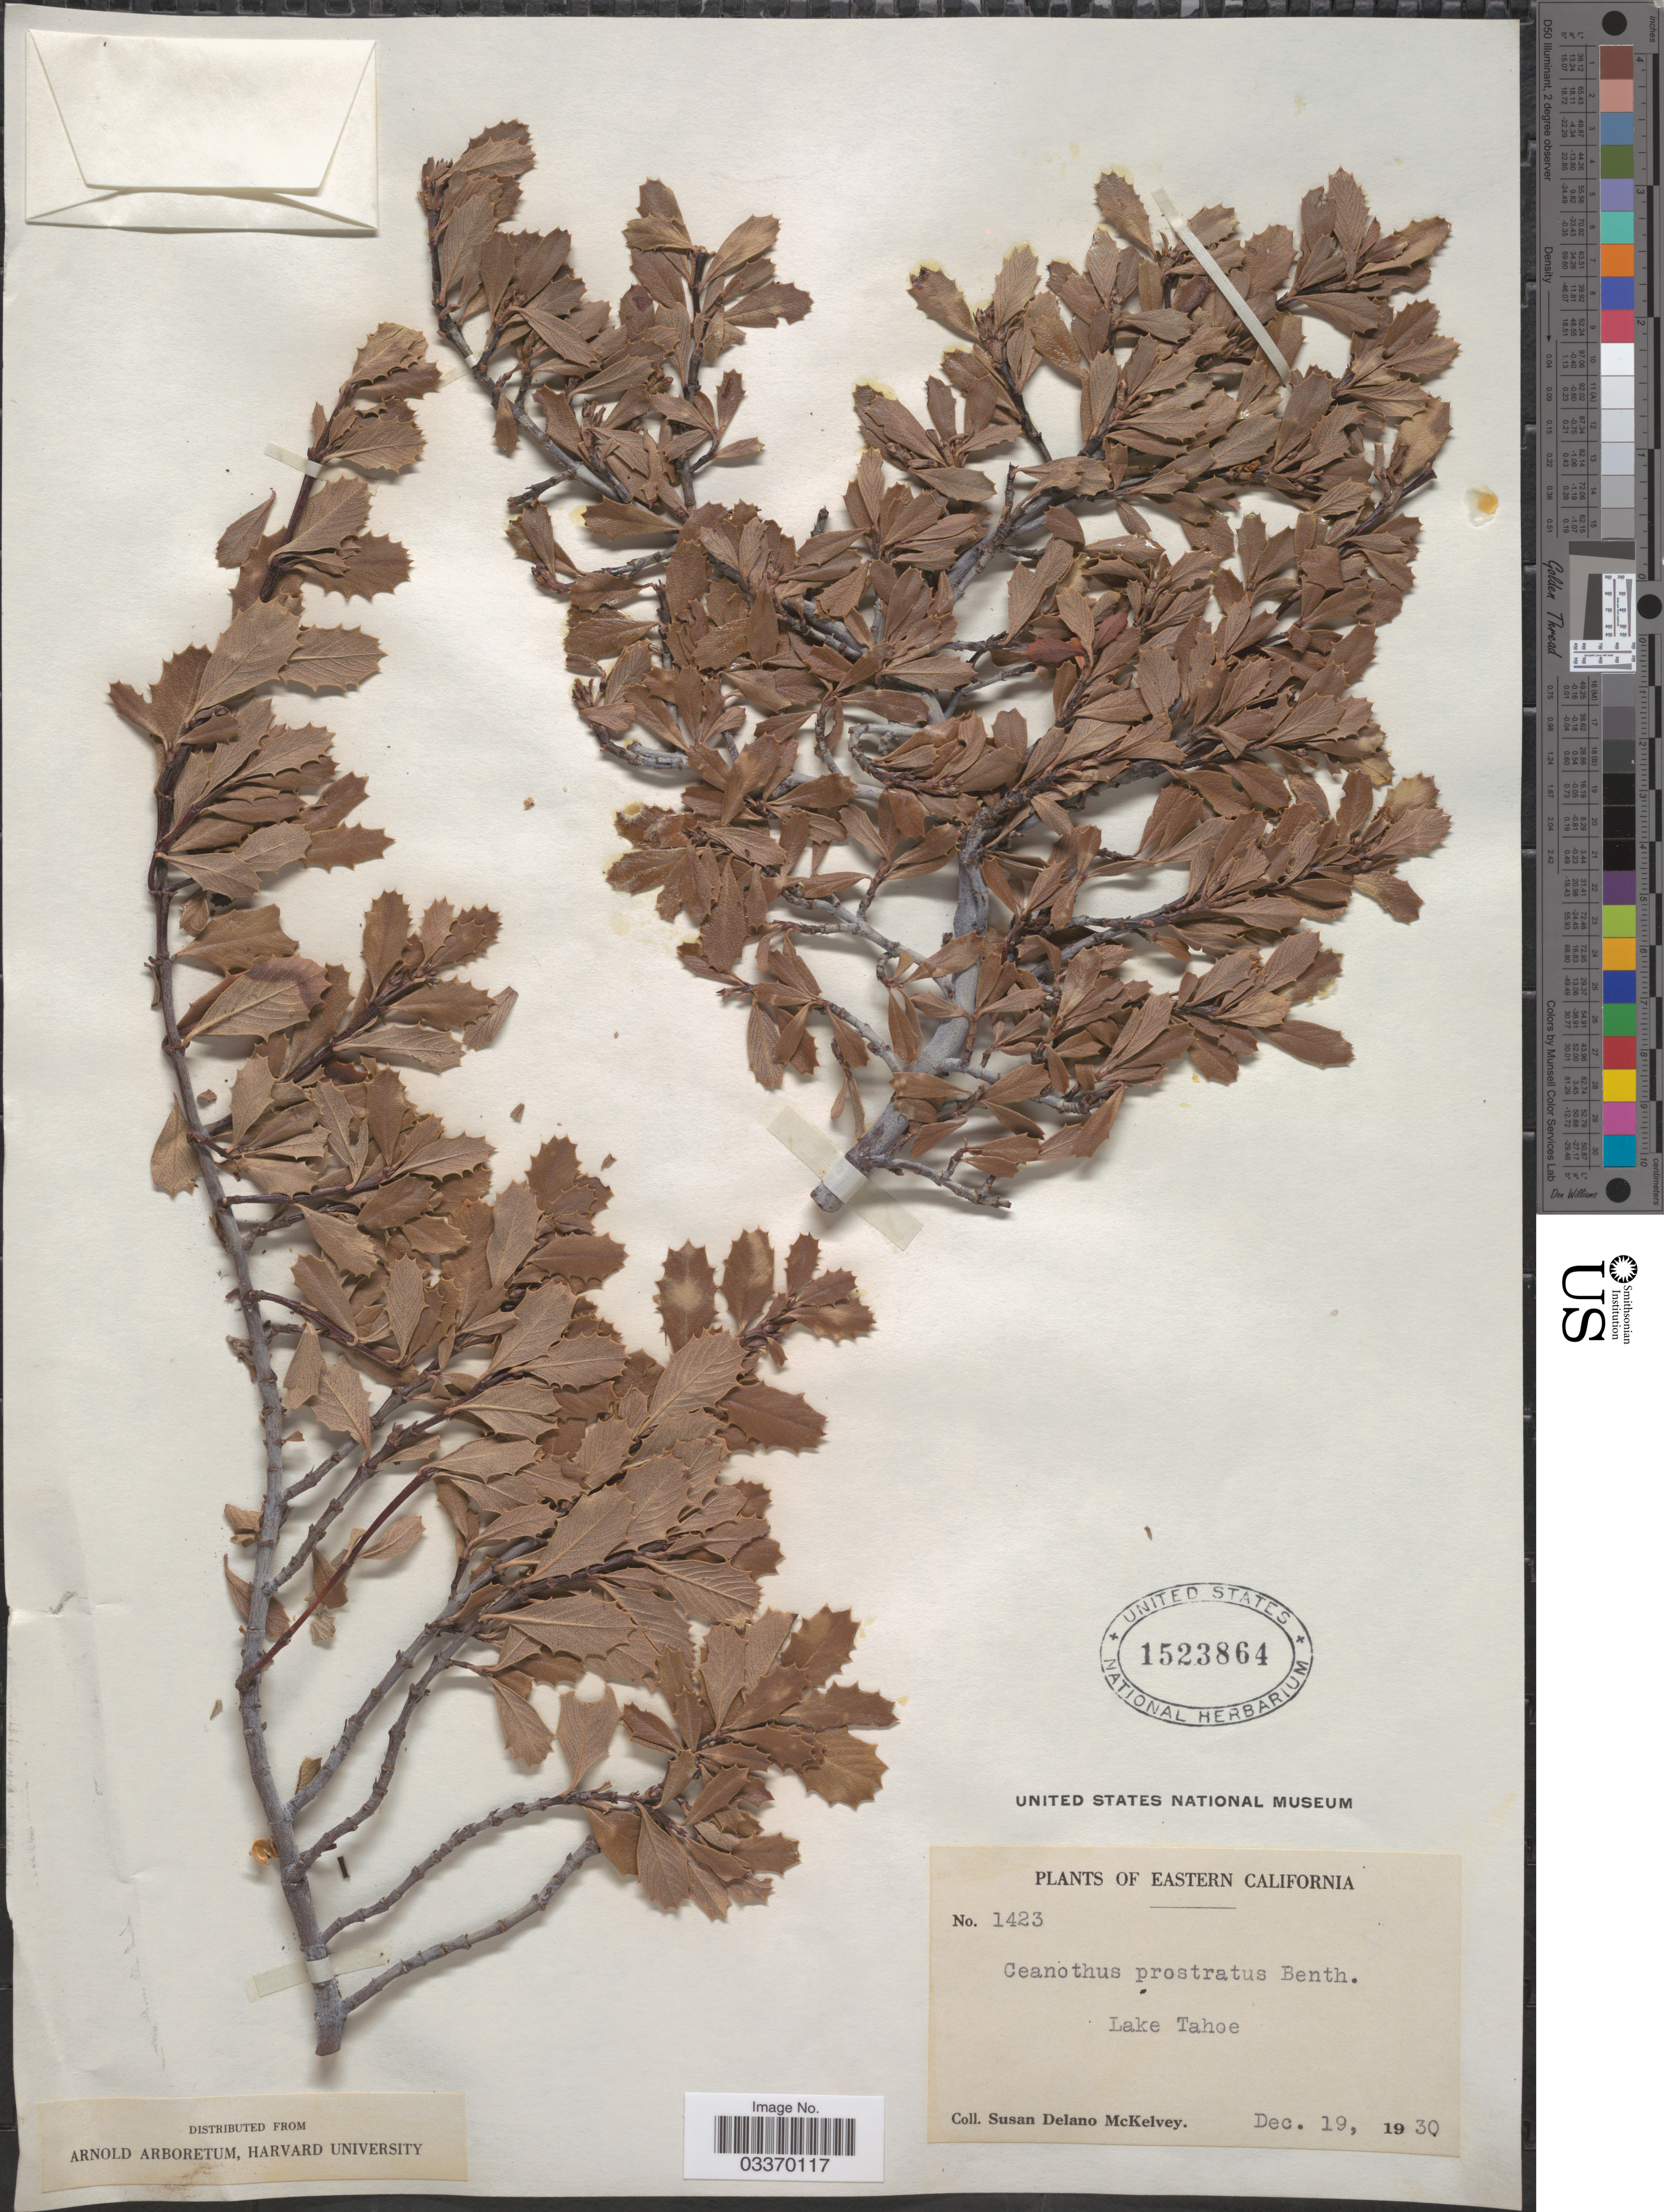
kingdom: Plantae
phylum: Tracheophyta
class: Magnoliopsida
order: Rosales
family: Rhamnaceae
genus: Ceanothus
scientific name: Ceanothus prostratus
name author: Benth.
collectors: S. A. McKelvey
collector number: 1423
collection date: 1930-12-19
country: United States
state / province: California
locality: Eastern California, Lake Tahoe.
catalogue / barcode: US 1523864